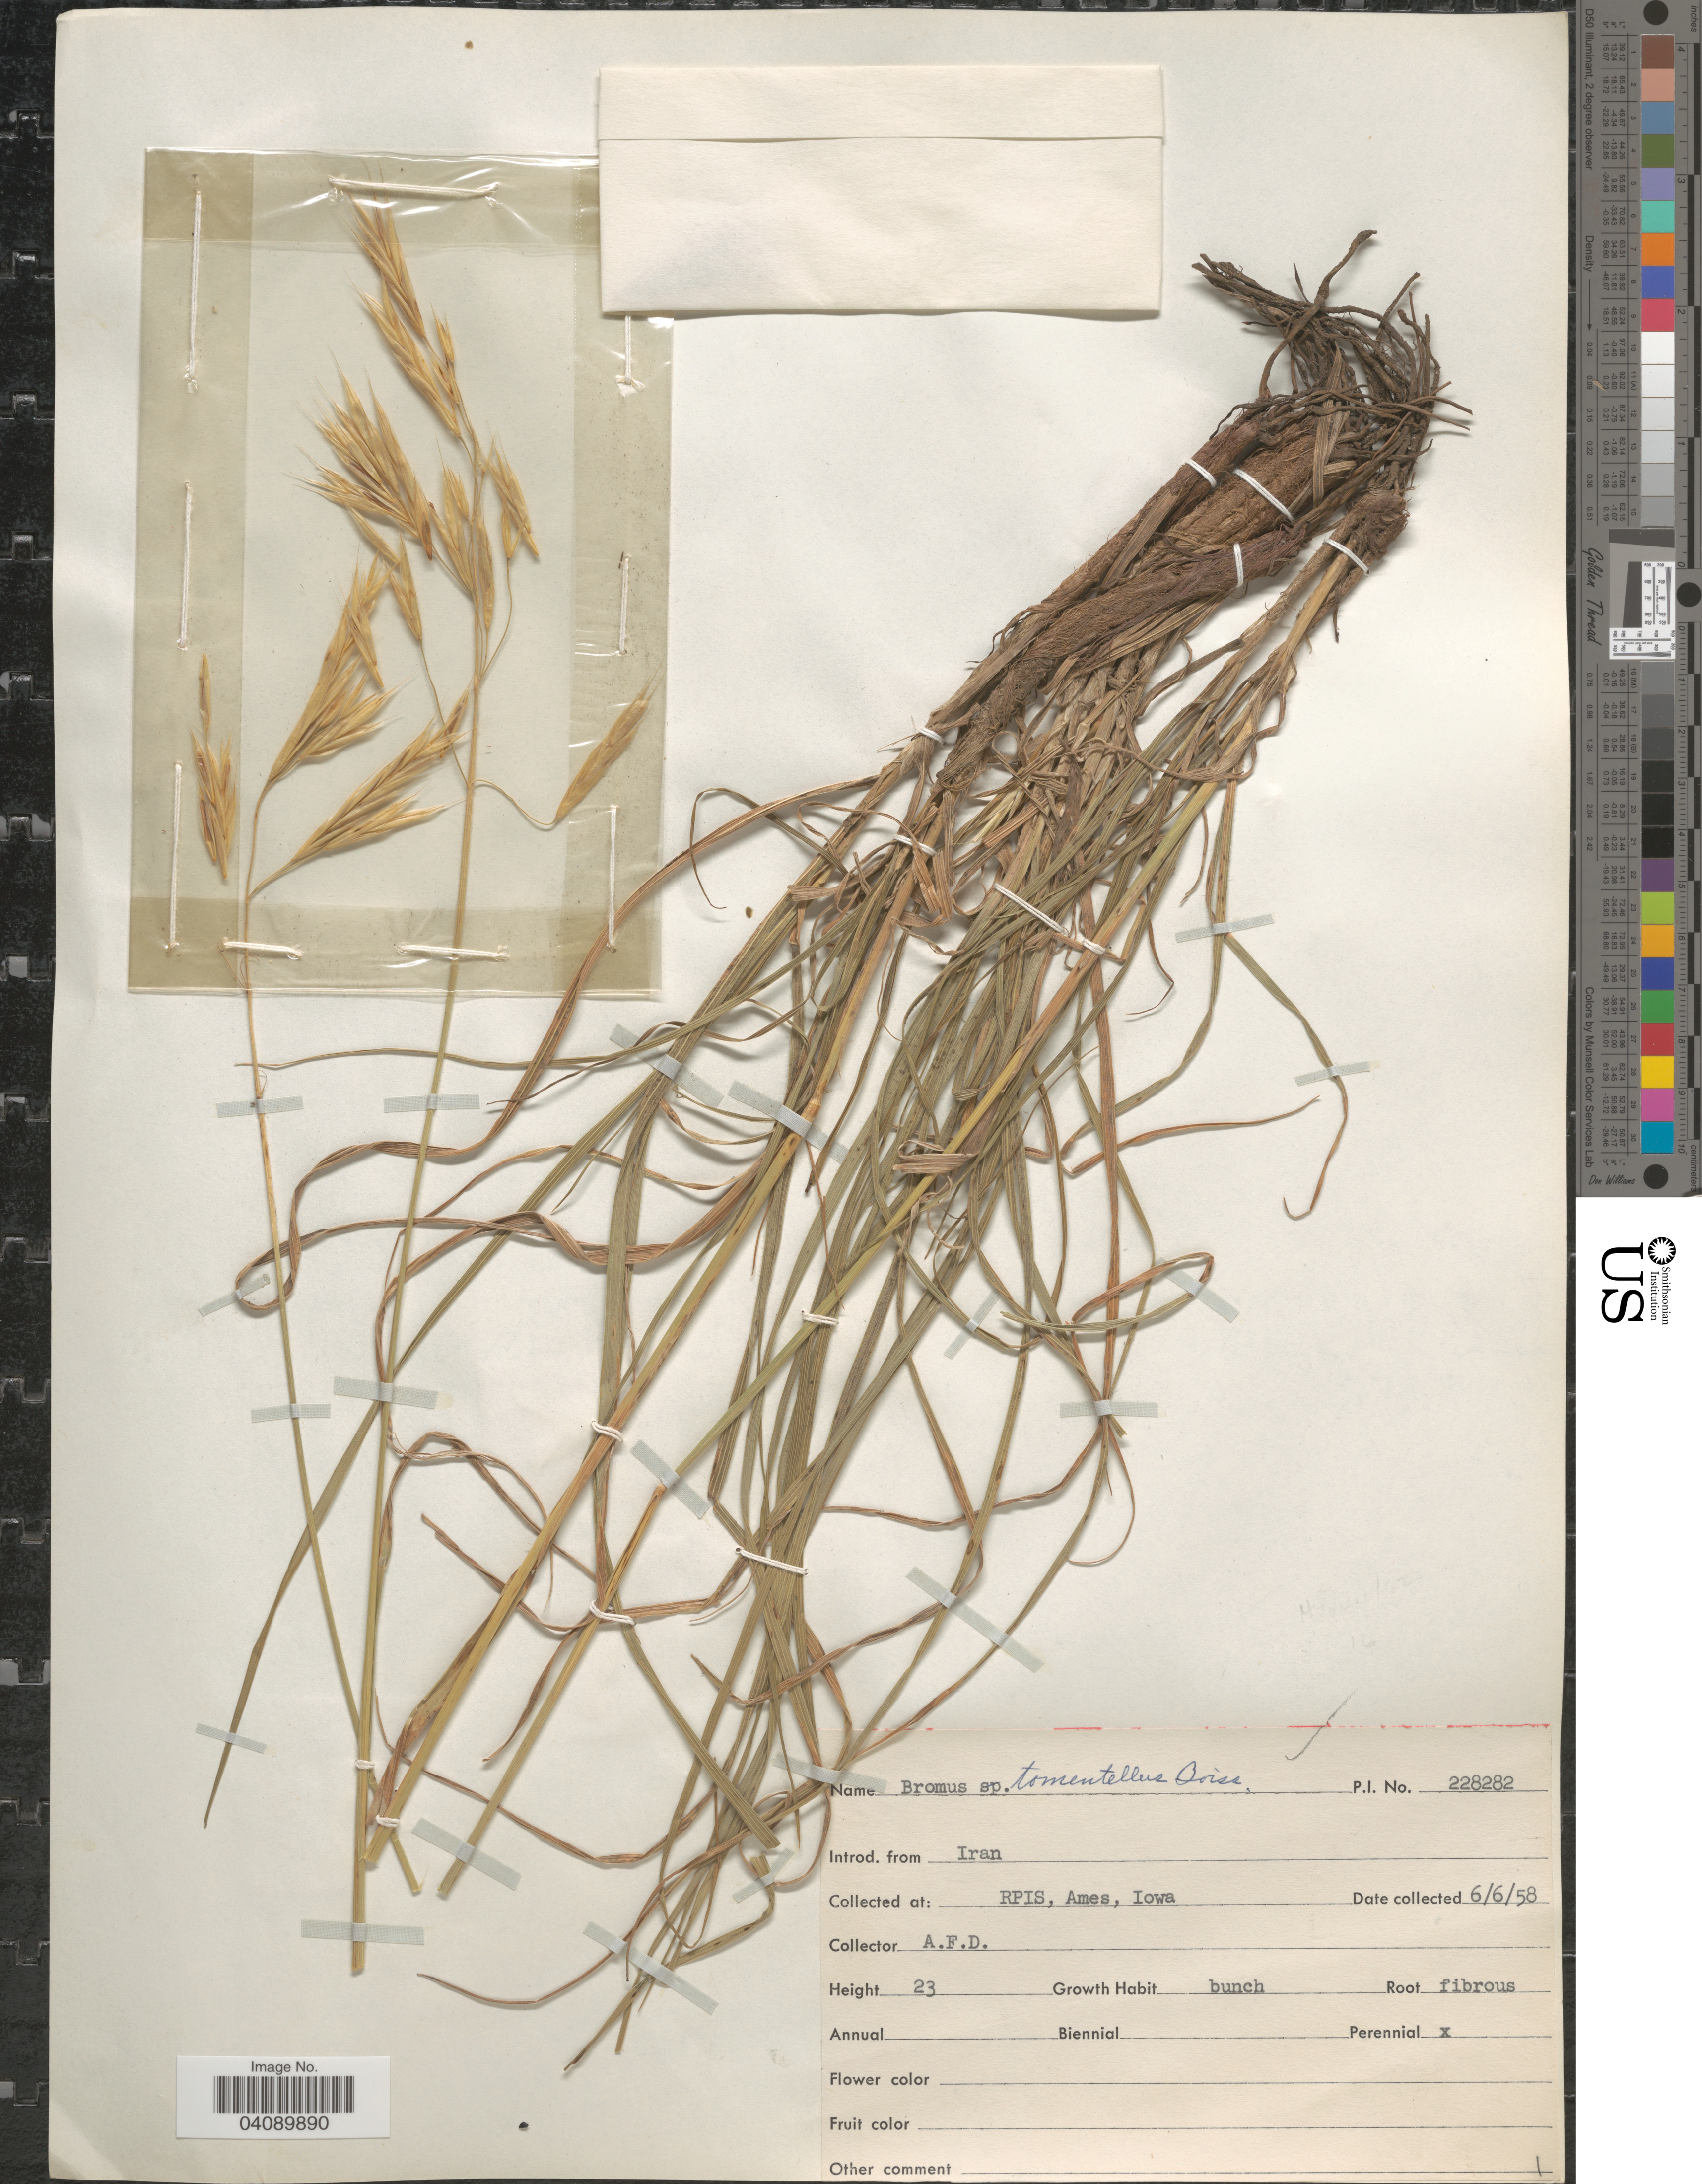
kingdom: Plantae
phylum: Tracheophyta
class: Liliopsida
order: Poales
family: Poaceae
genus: Bromus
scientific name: Bromus tomentellus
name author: Boiss.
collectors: A. D.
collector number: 228282?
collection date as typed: Transcribed d/m/y: 6/6/58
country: United States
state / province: Iowa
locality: RPIS, Ames.